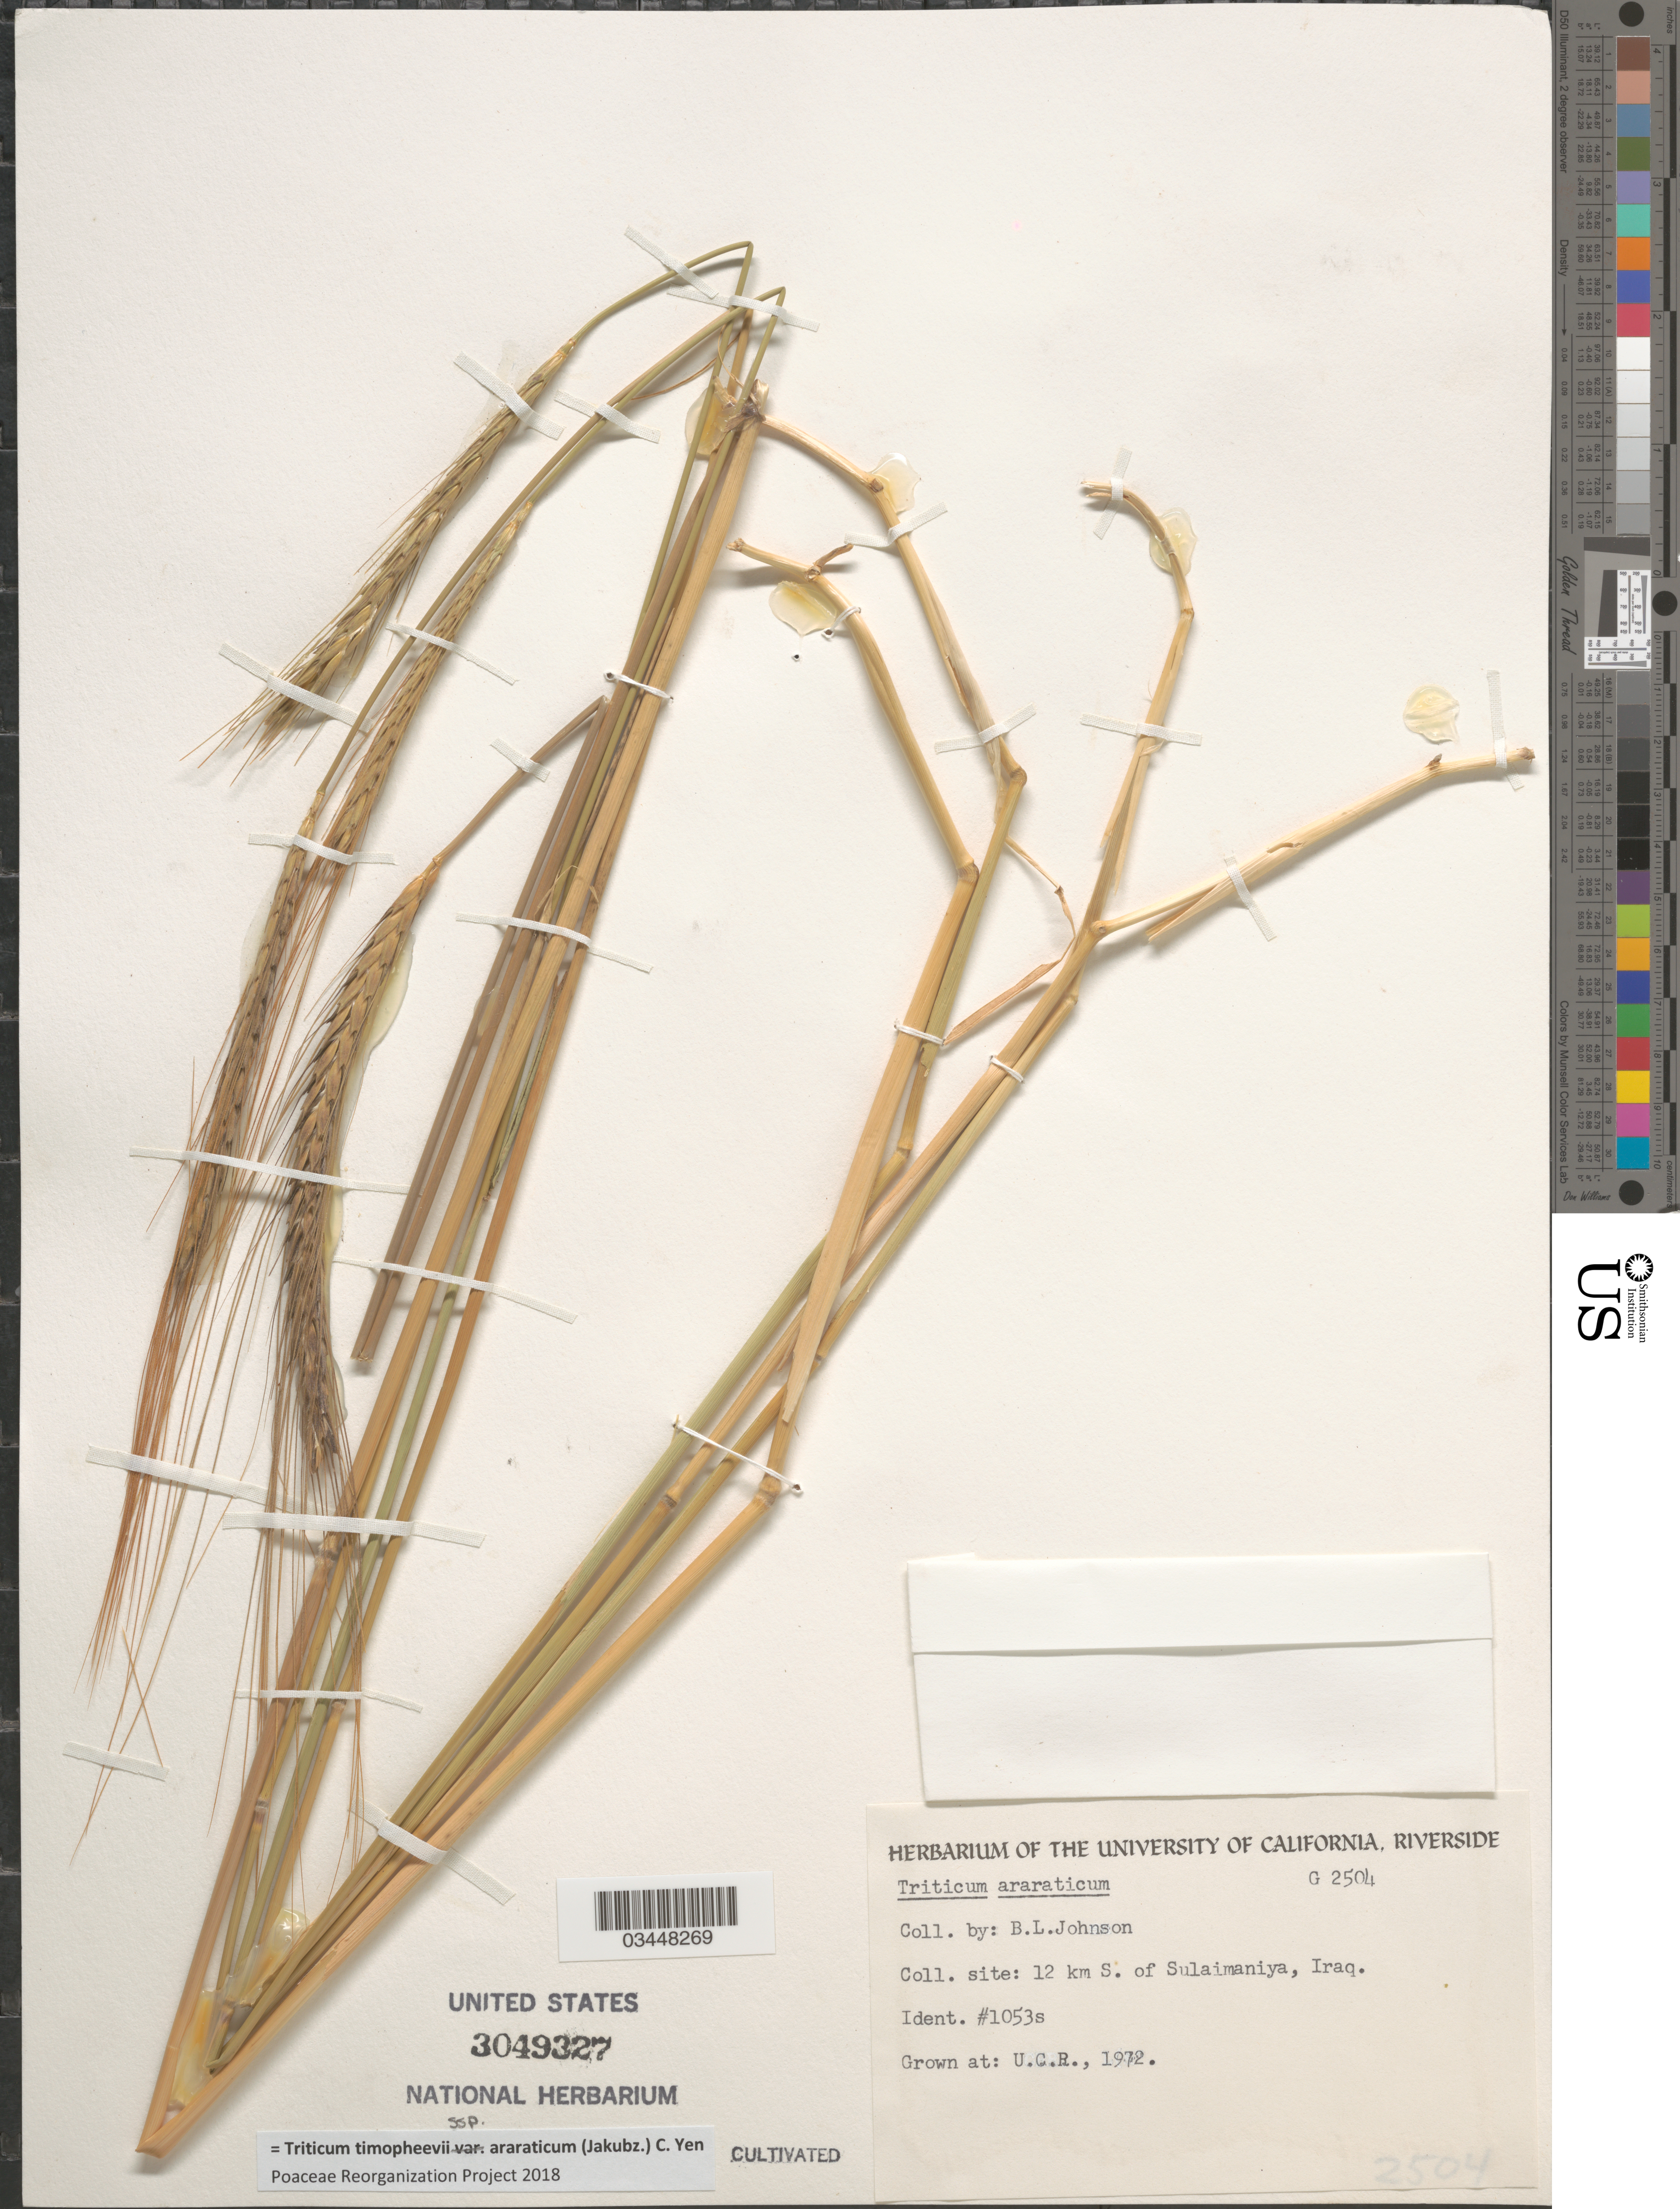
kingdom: Plantae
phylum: Tracheophyta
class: Liliopsida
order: Poales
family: Poaceae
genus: Triticum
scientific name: Triticum timopheevii subsp. araraticum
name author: (Jakubz.) C. Yen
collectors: ex herb. Univ. of California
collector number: G2504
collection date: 1972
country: United States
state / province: California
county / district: Riverside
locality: U.C.R.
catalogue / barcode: US 3049327